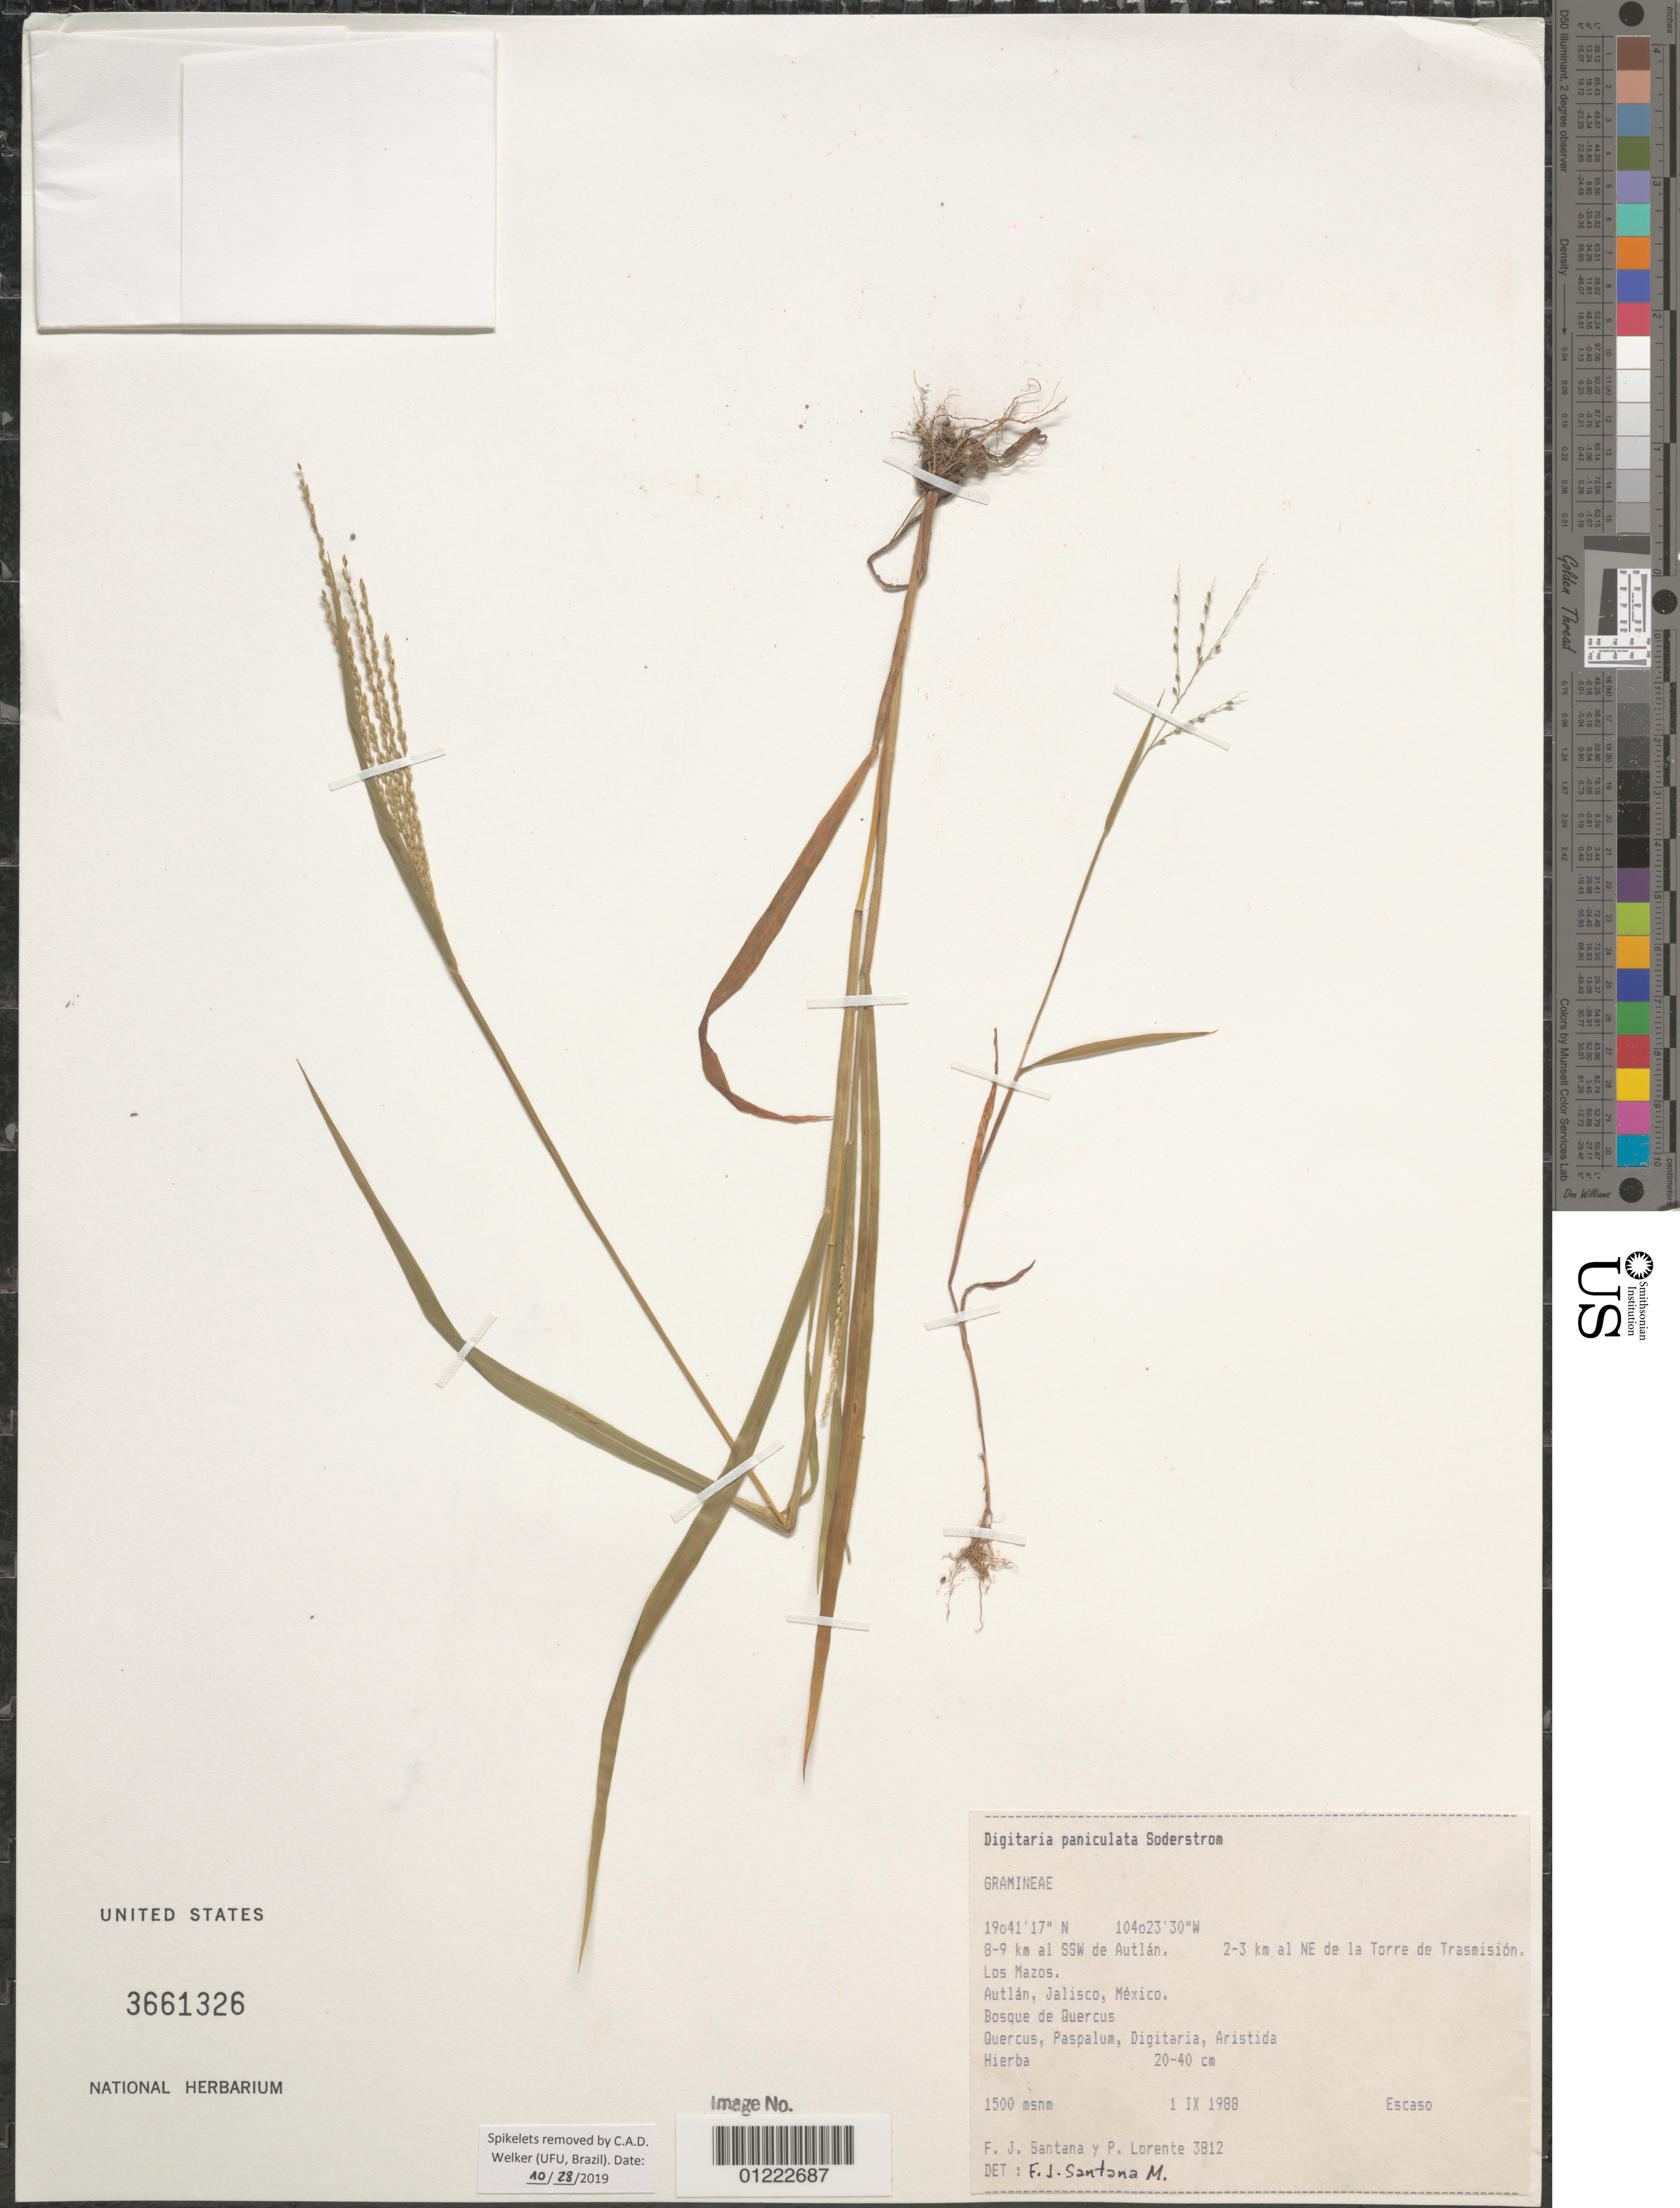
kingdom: Plantae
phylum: Tracheophyta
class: Liliopsida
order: Poales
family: Poaceae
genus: Digitaria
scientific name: Digitaria paniculata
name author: Soderstr. ex McVaugh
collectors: F. J. Santana M. & P. Lorente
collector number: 3112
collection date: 1988-09-01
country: Mexico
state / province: Jalisco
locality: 8-9 km al SSW de Autlan. 2-3 km al NE de la Torre de Trasmision.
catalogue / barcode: US 3661326